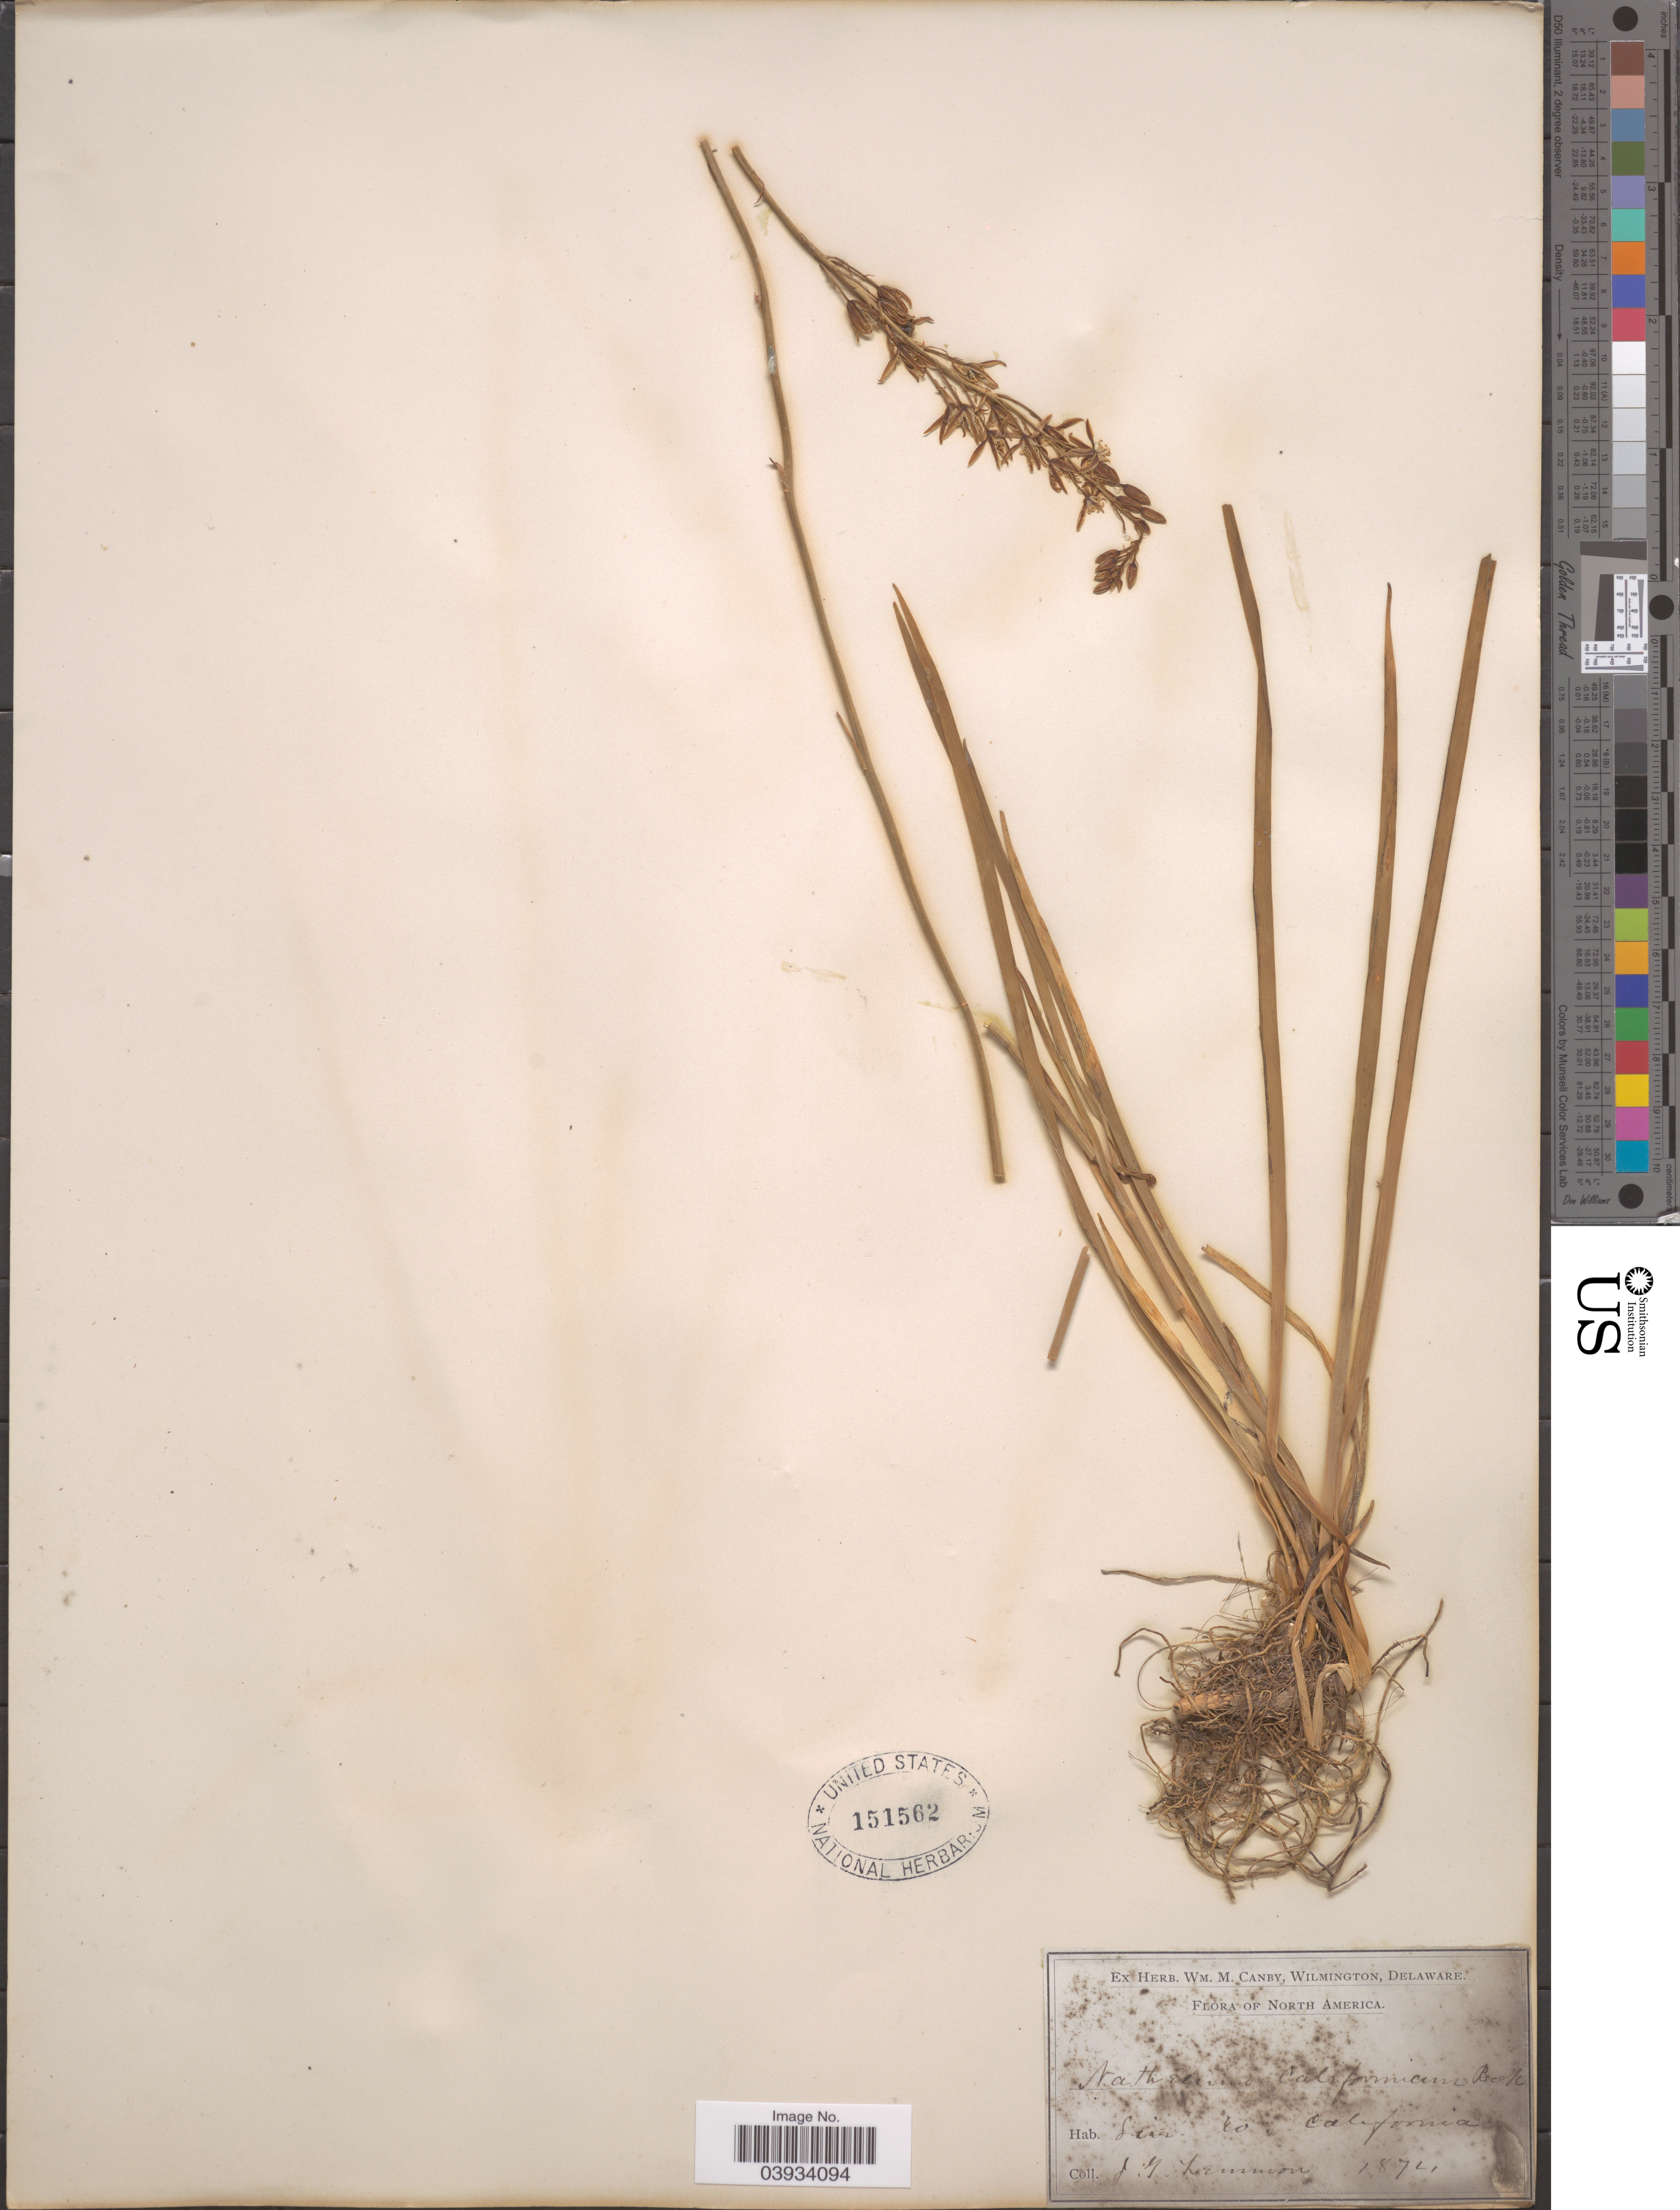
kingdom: Plantae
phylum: Tracheophyta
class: Liliopsida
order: Dioscoreales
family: Nartheciaceae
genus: Narthecium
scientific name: Narthecium californicum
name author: Baker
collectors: J. Lemmon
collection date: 1874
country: United States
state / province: California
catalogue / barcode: US 151562